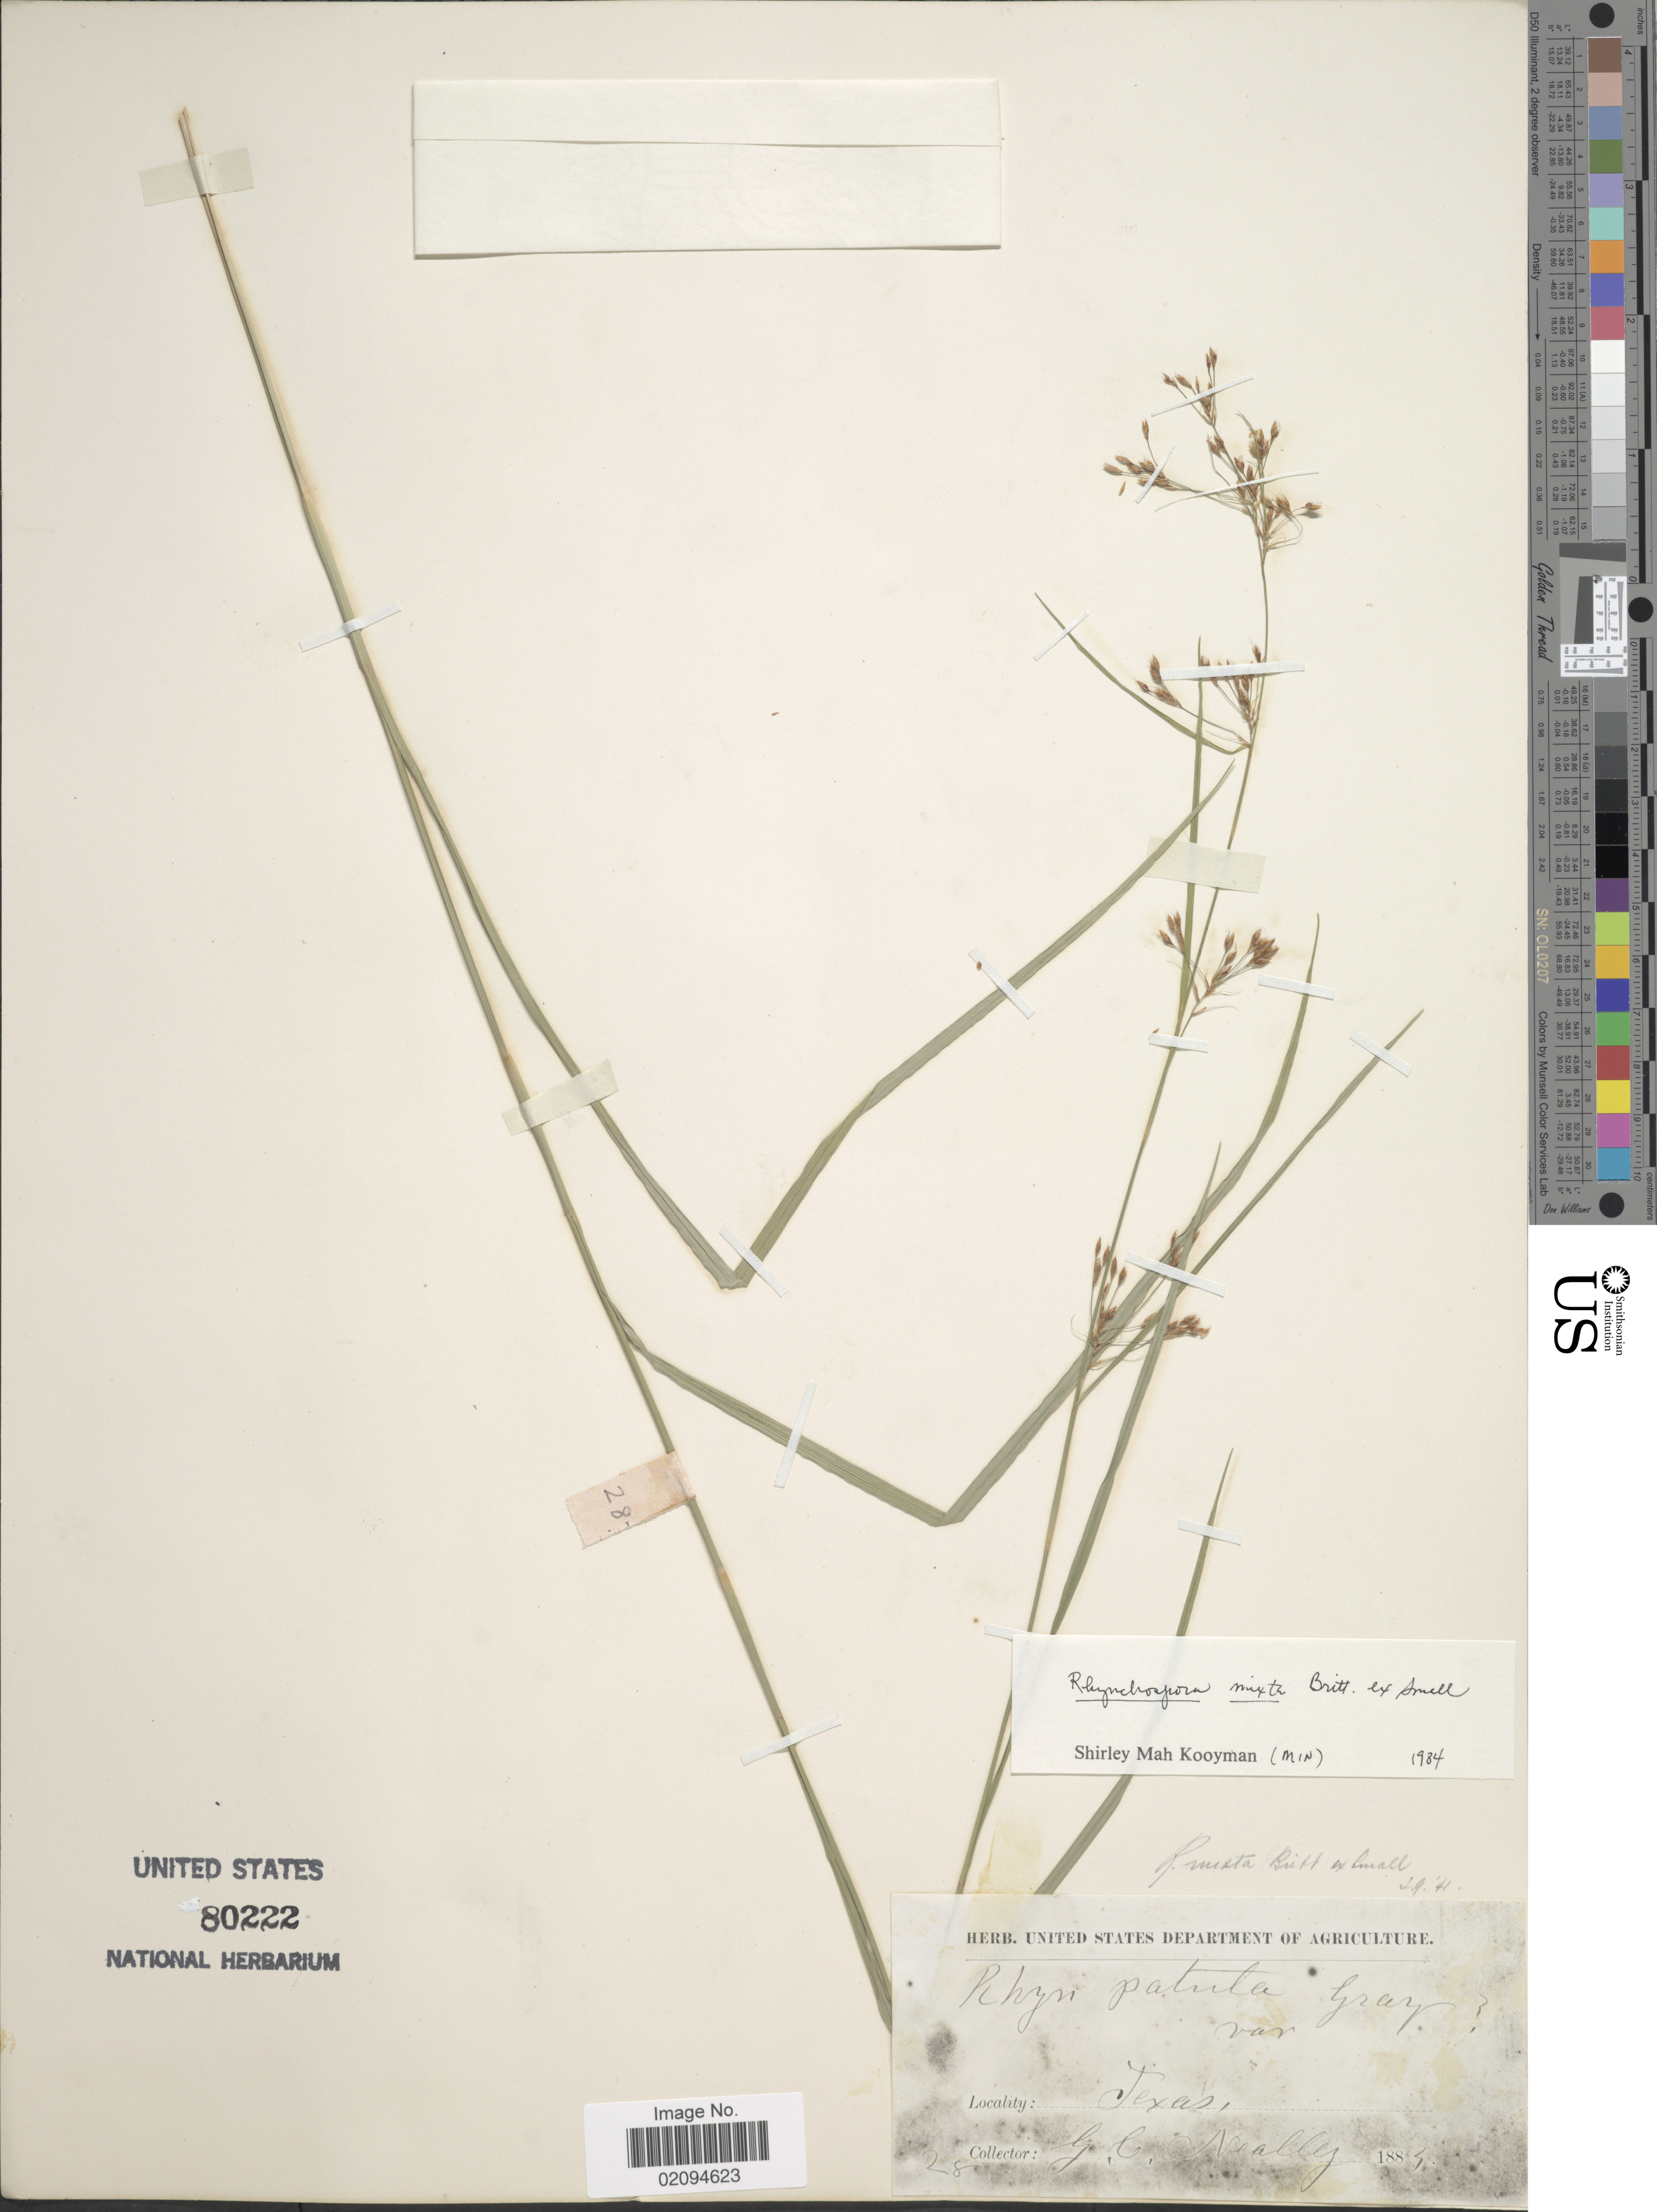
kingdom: Plantae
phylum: Tracheophyta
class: Liliopsida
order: Poales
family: Cyperaceae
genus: Rhynchospora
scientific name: Rhynchospora mixta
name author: Britton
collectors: G. C. Nealley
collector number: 28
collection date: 1883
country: United States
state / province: Texas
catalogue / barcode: US 80222